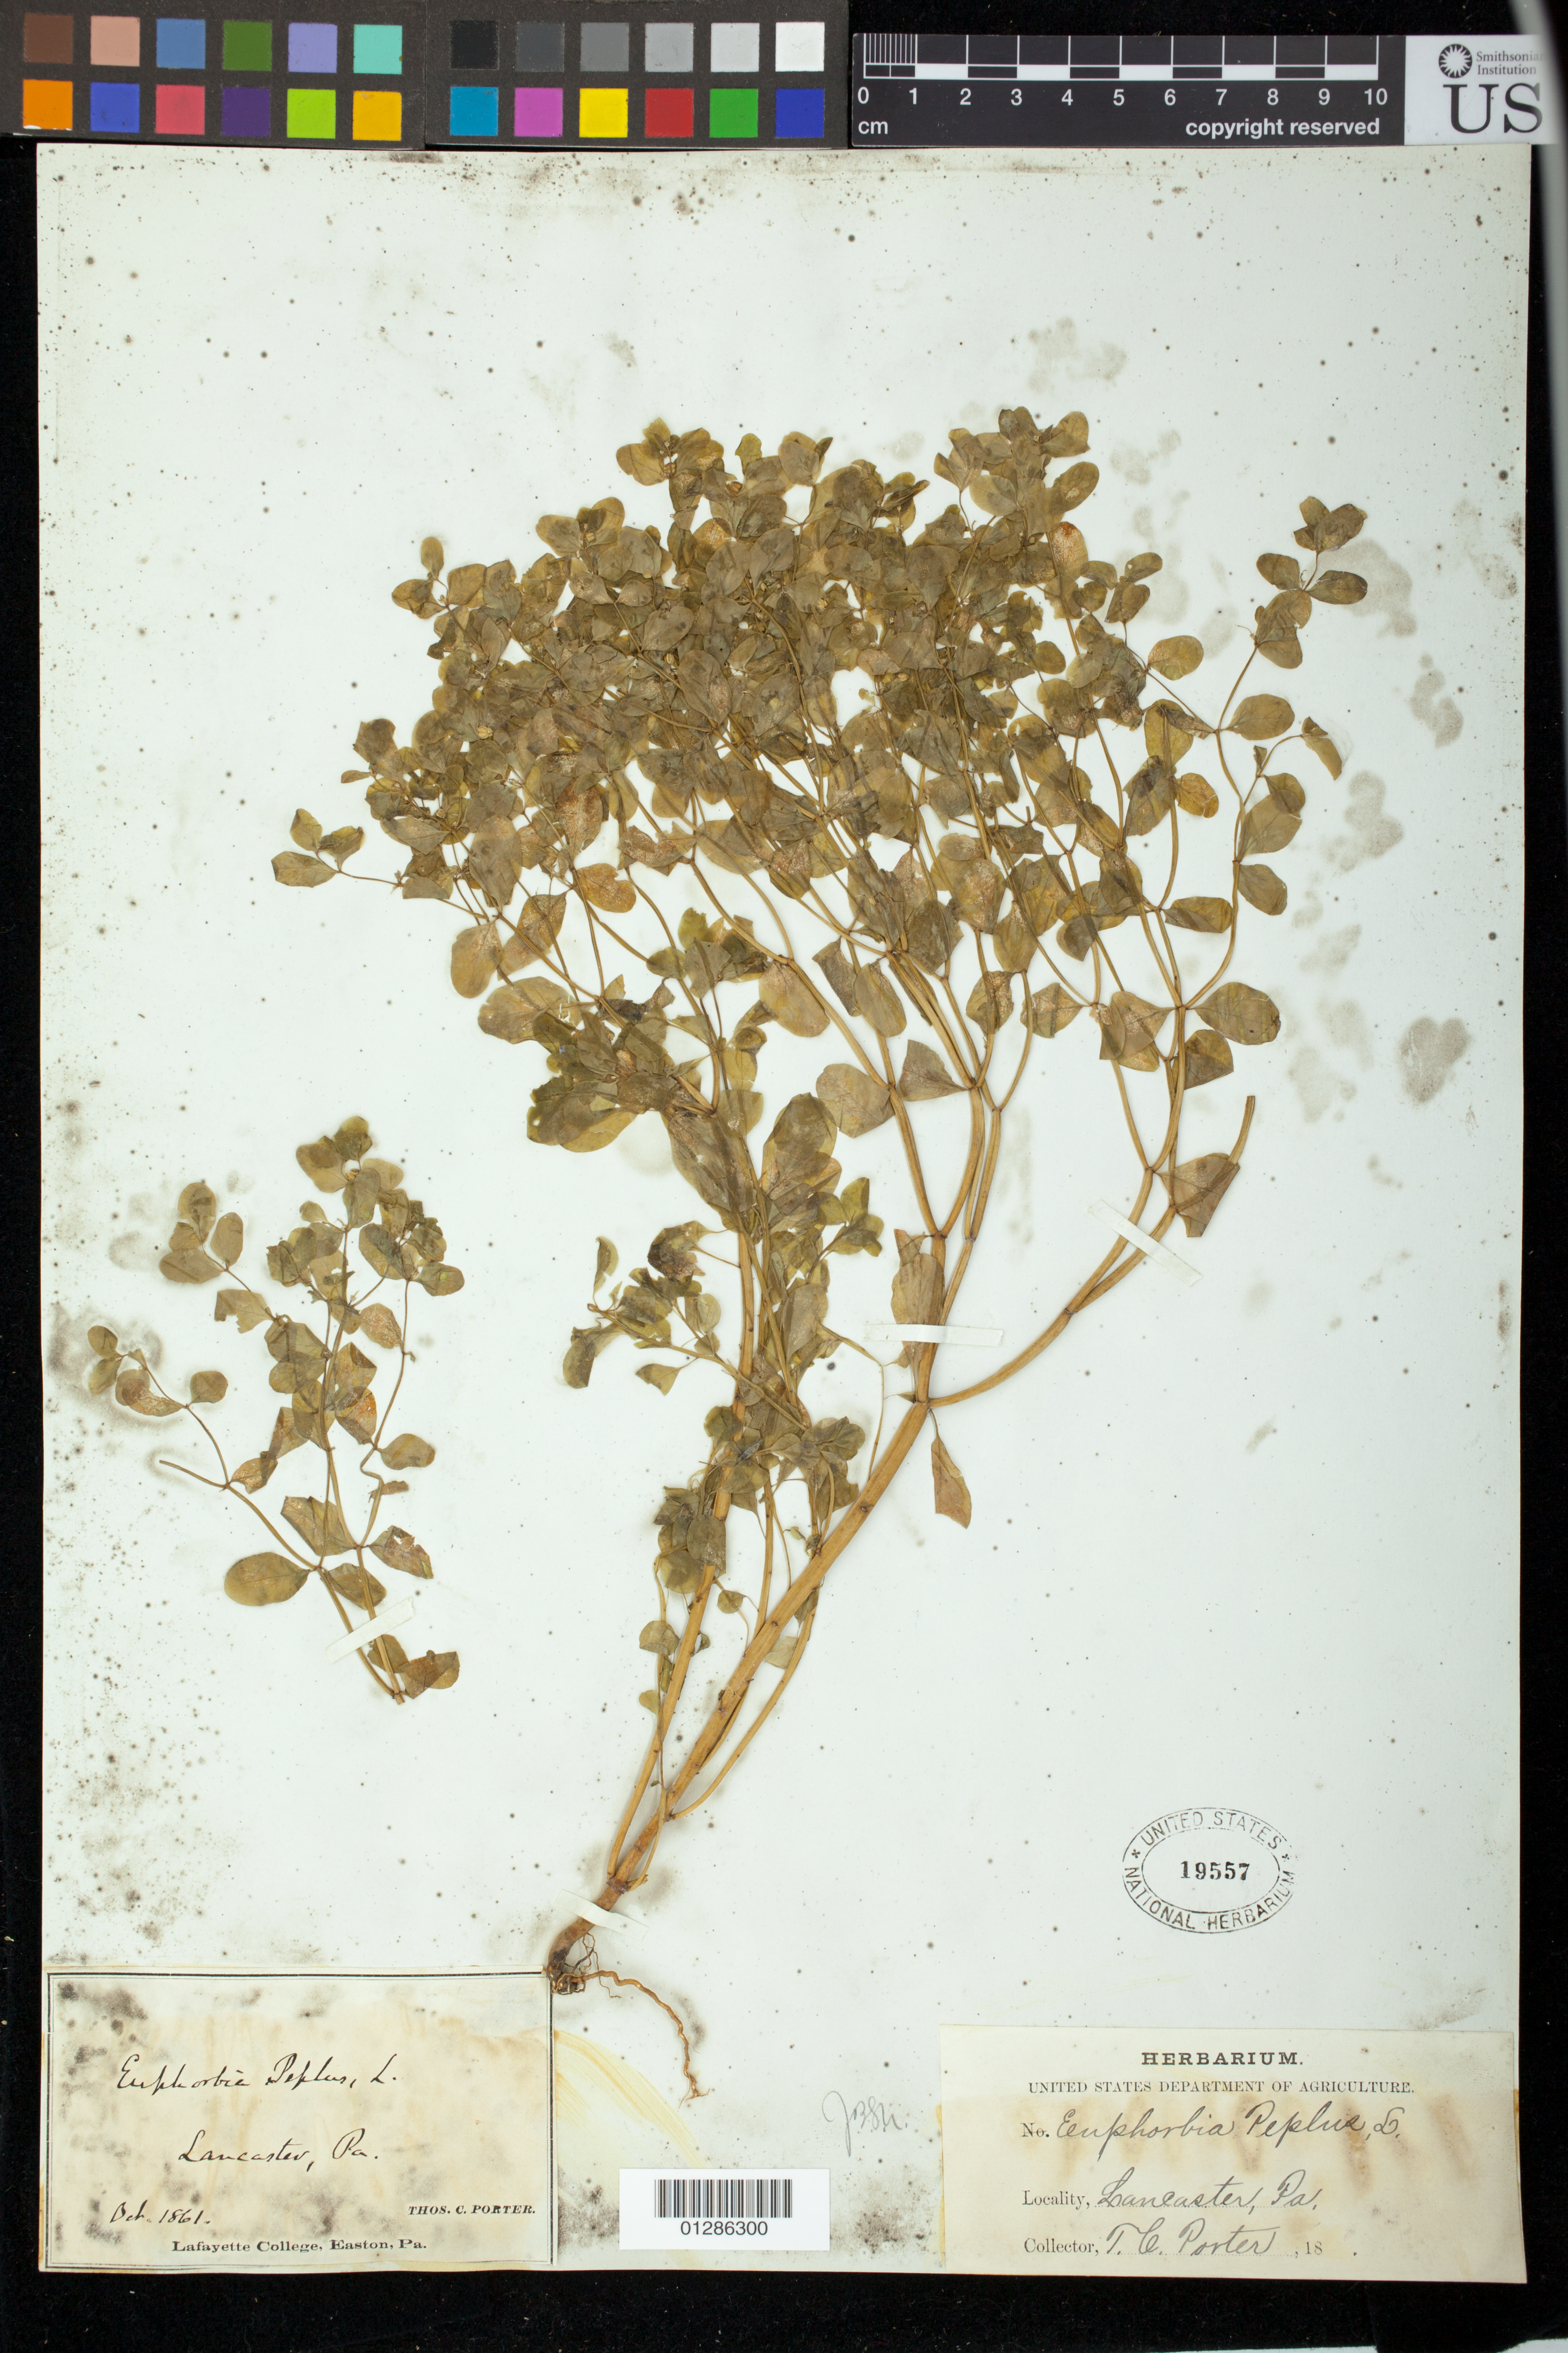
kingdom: Plantae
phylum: Tracheophyta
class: Magnoliopsida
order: Malpighiales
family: Euphorbiaceae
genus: Euphorbia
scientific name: Euphorbia peplus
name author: L.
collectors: T. C. Porter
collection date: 1861-10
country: United States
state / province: Pennsylvania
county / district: Lancaster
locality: Lancaster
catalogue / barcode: US 19557